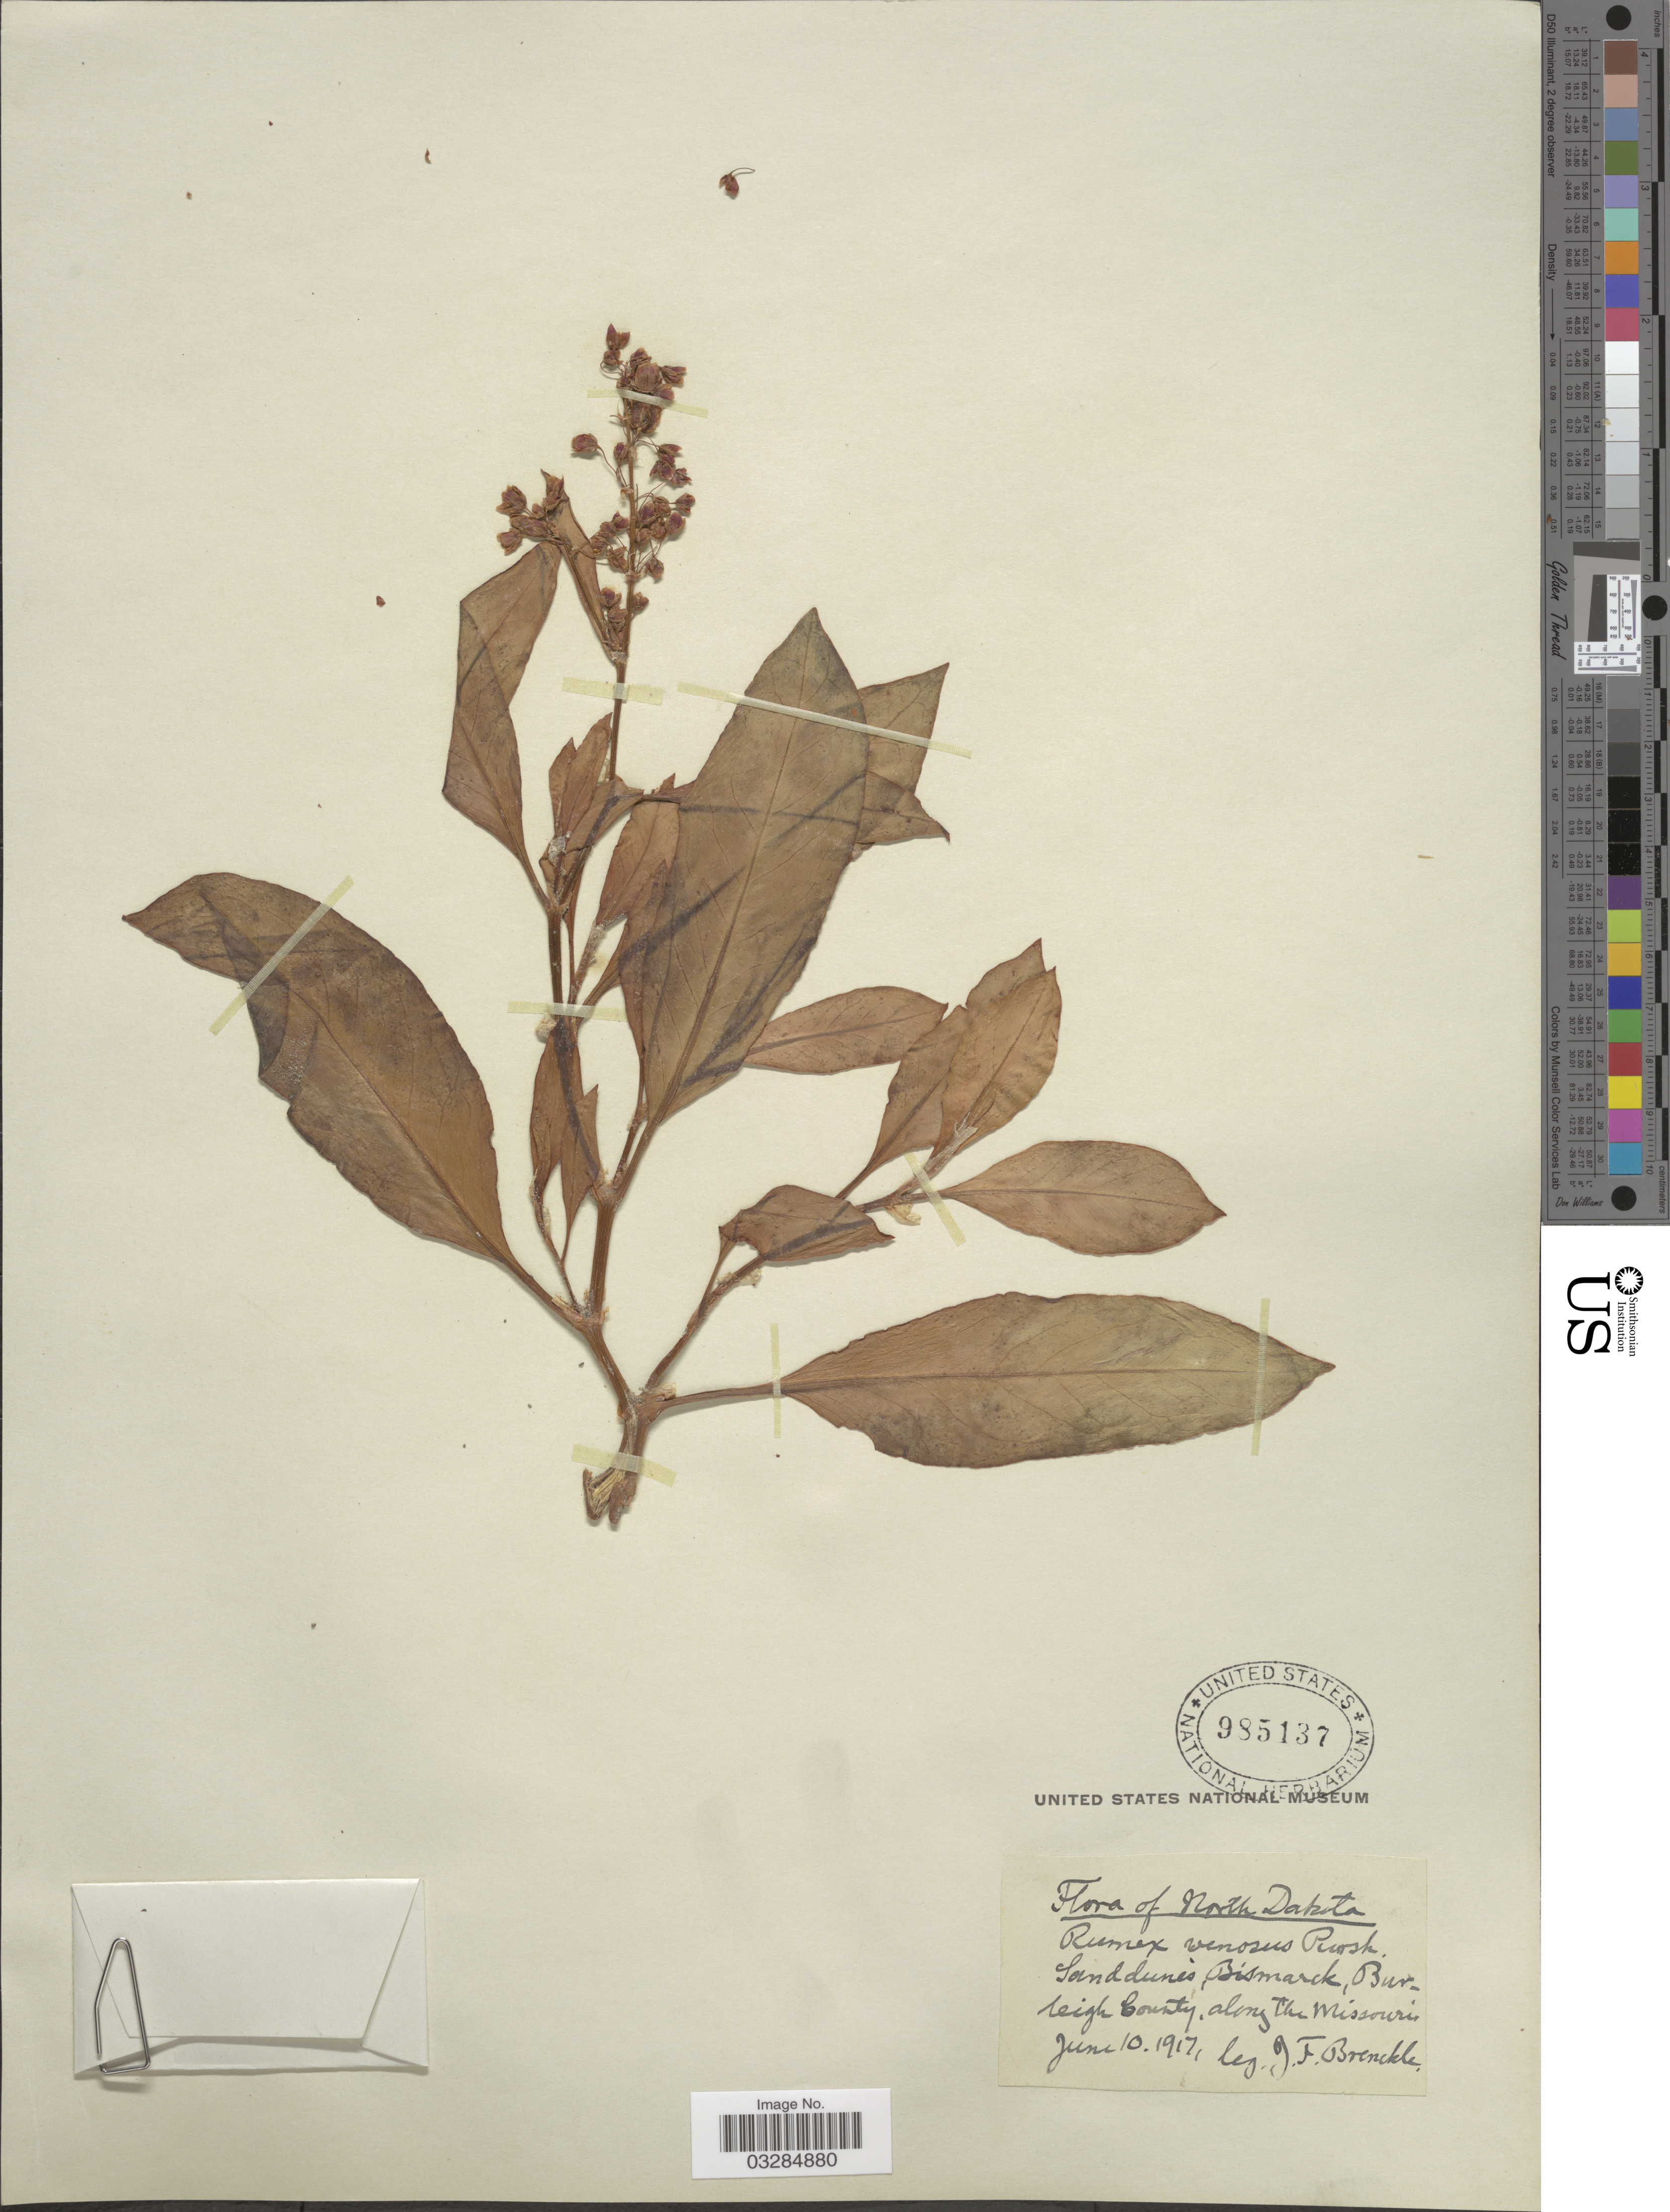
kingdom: Plantae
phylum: Tracheophyta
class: Magnoliopsida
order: Caryophyllales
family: Polygonaceae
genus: Rumex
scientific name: Rumex venosus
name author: Pursh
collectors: J. Brenckle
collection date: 1917-06-10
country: United States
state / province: North Dakota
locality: Sand dunes, Bismarck, Burleigh County along the Missouri.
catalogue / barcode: US 985137